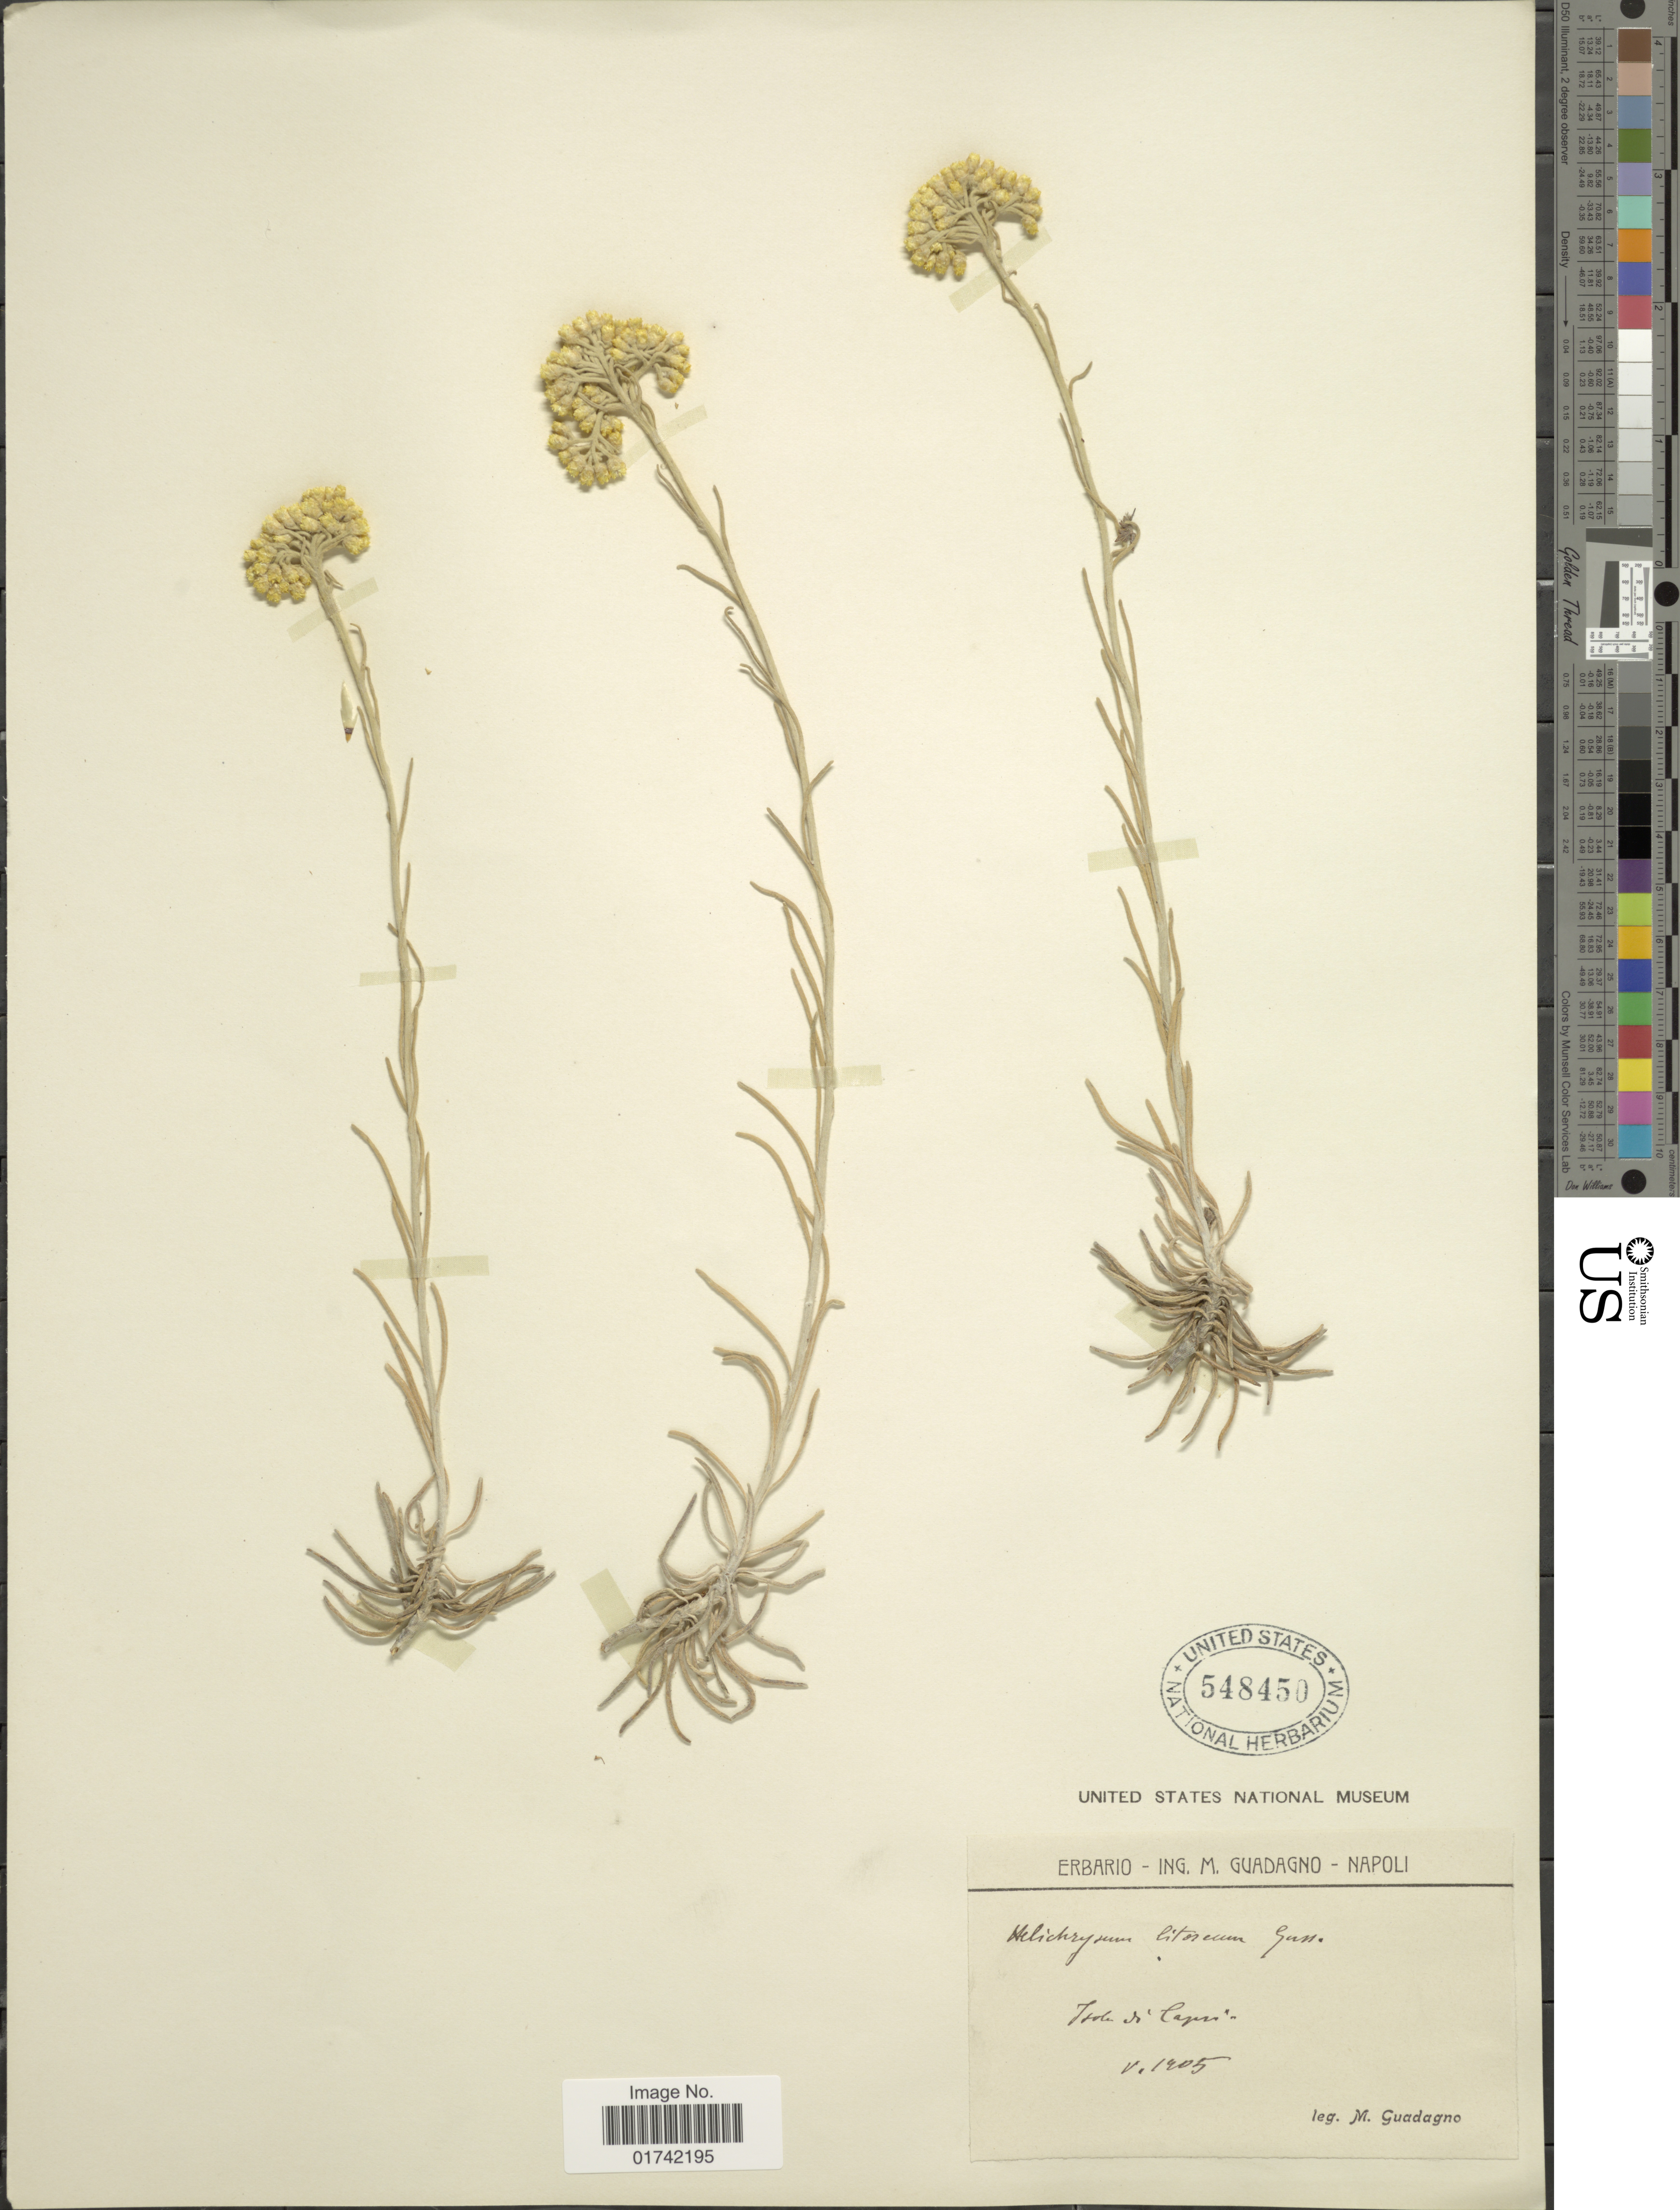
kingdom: Plantae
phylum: Tracheophyta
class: Magnoliopsida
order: Asterales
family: Asteraceae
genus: Helichrysum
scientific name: Helichrysum litoreum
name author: Gussone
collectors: M. Guadagno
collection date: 1905-05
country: Italy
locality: Itote di ' Capri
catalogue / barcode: US 548450